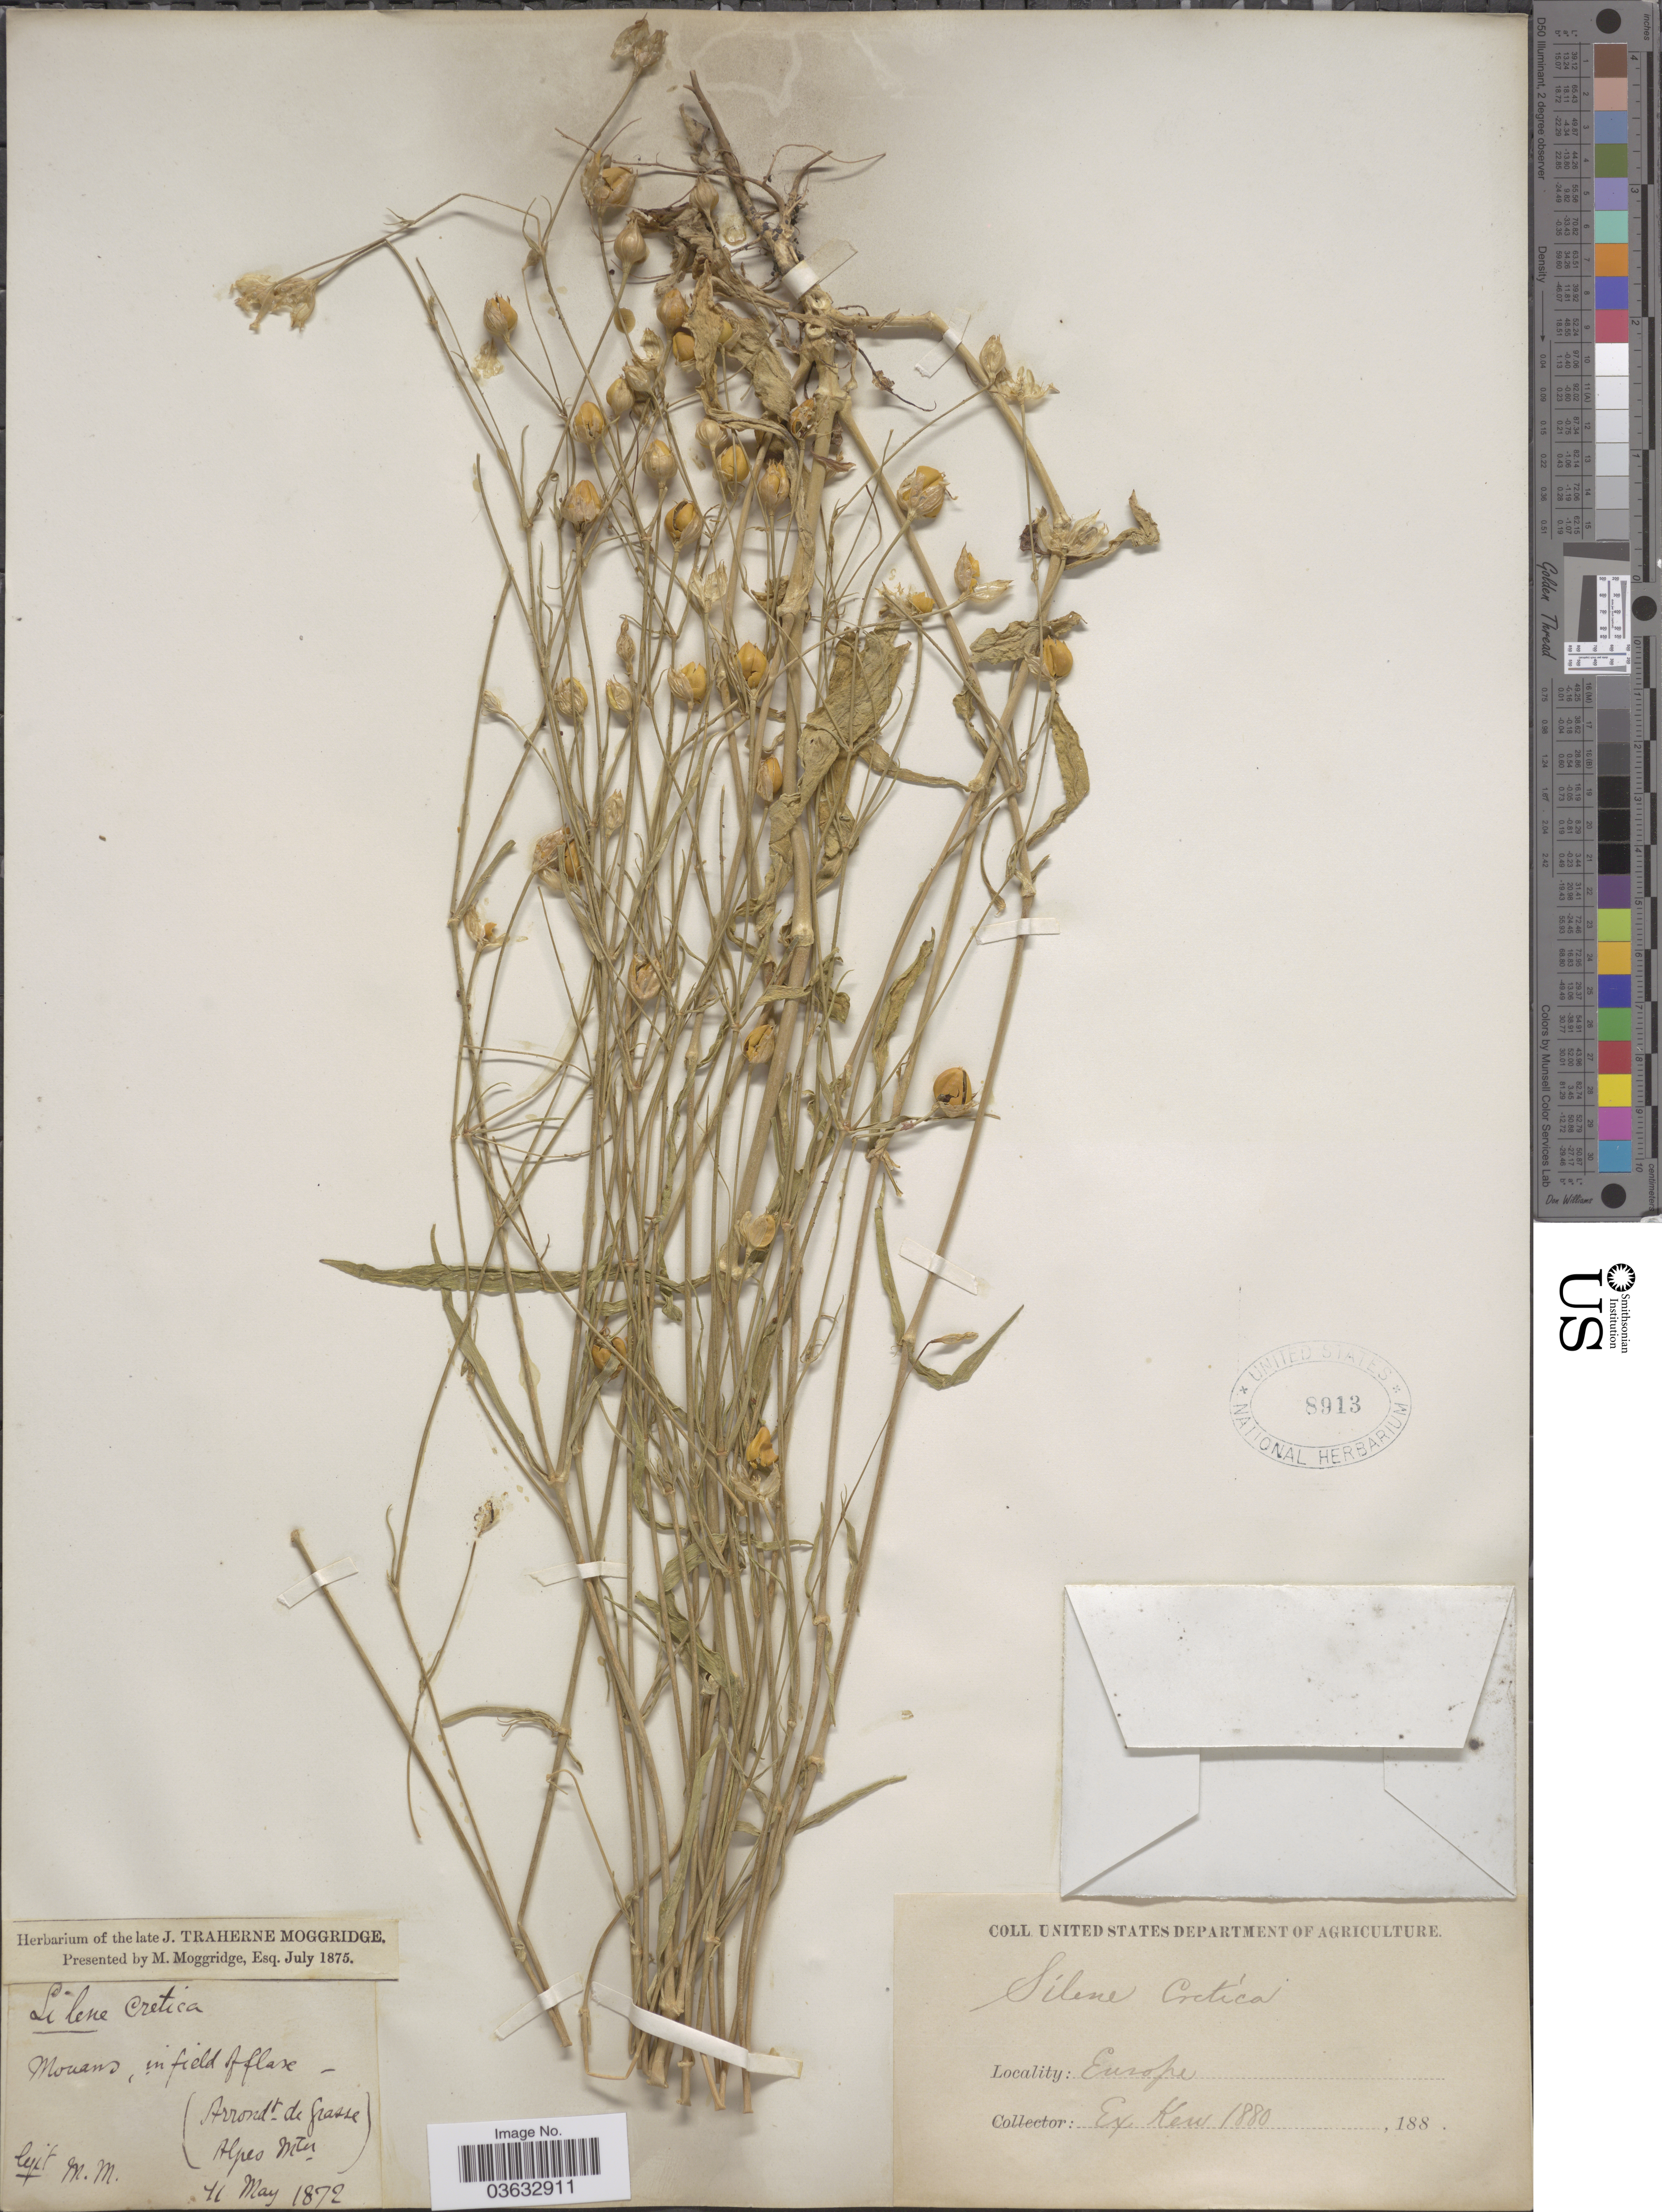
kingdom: Plantae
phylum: Tracheophyta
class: Magnoliopsida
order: Caryophyllales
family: Caryophyllaceae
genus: Silene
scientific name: Silene cretica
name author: L.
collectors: M. Moggridge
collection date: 1872-05-11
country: France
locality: Mouans, in field of flax. Arrondt de grasse. Alpes Mtn. Europe.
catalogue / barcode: US 8913